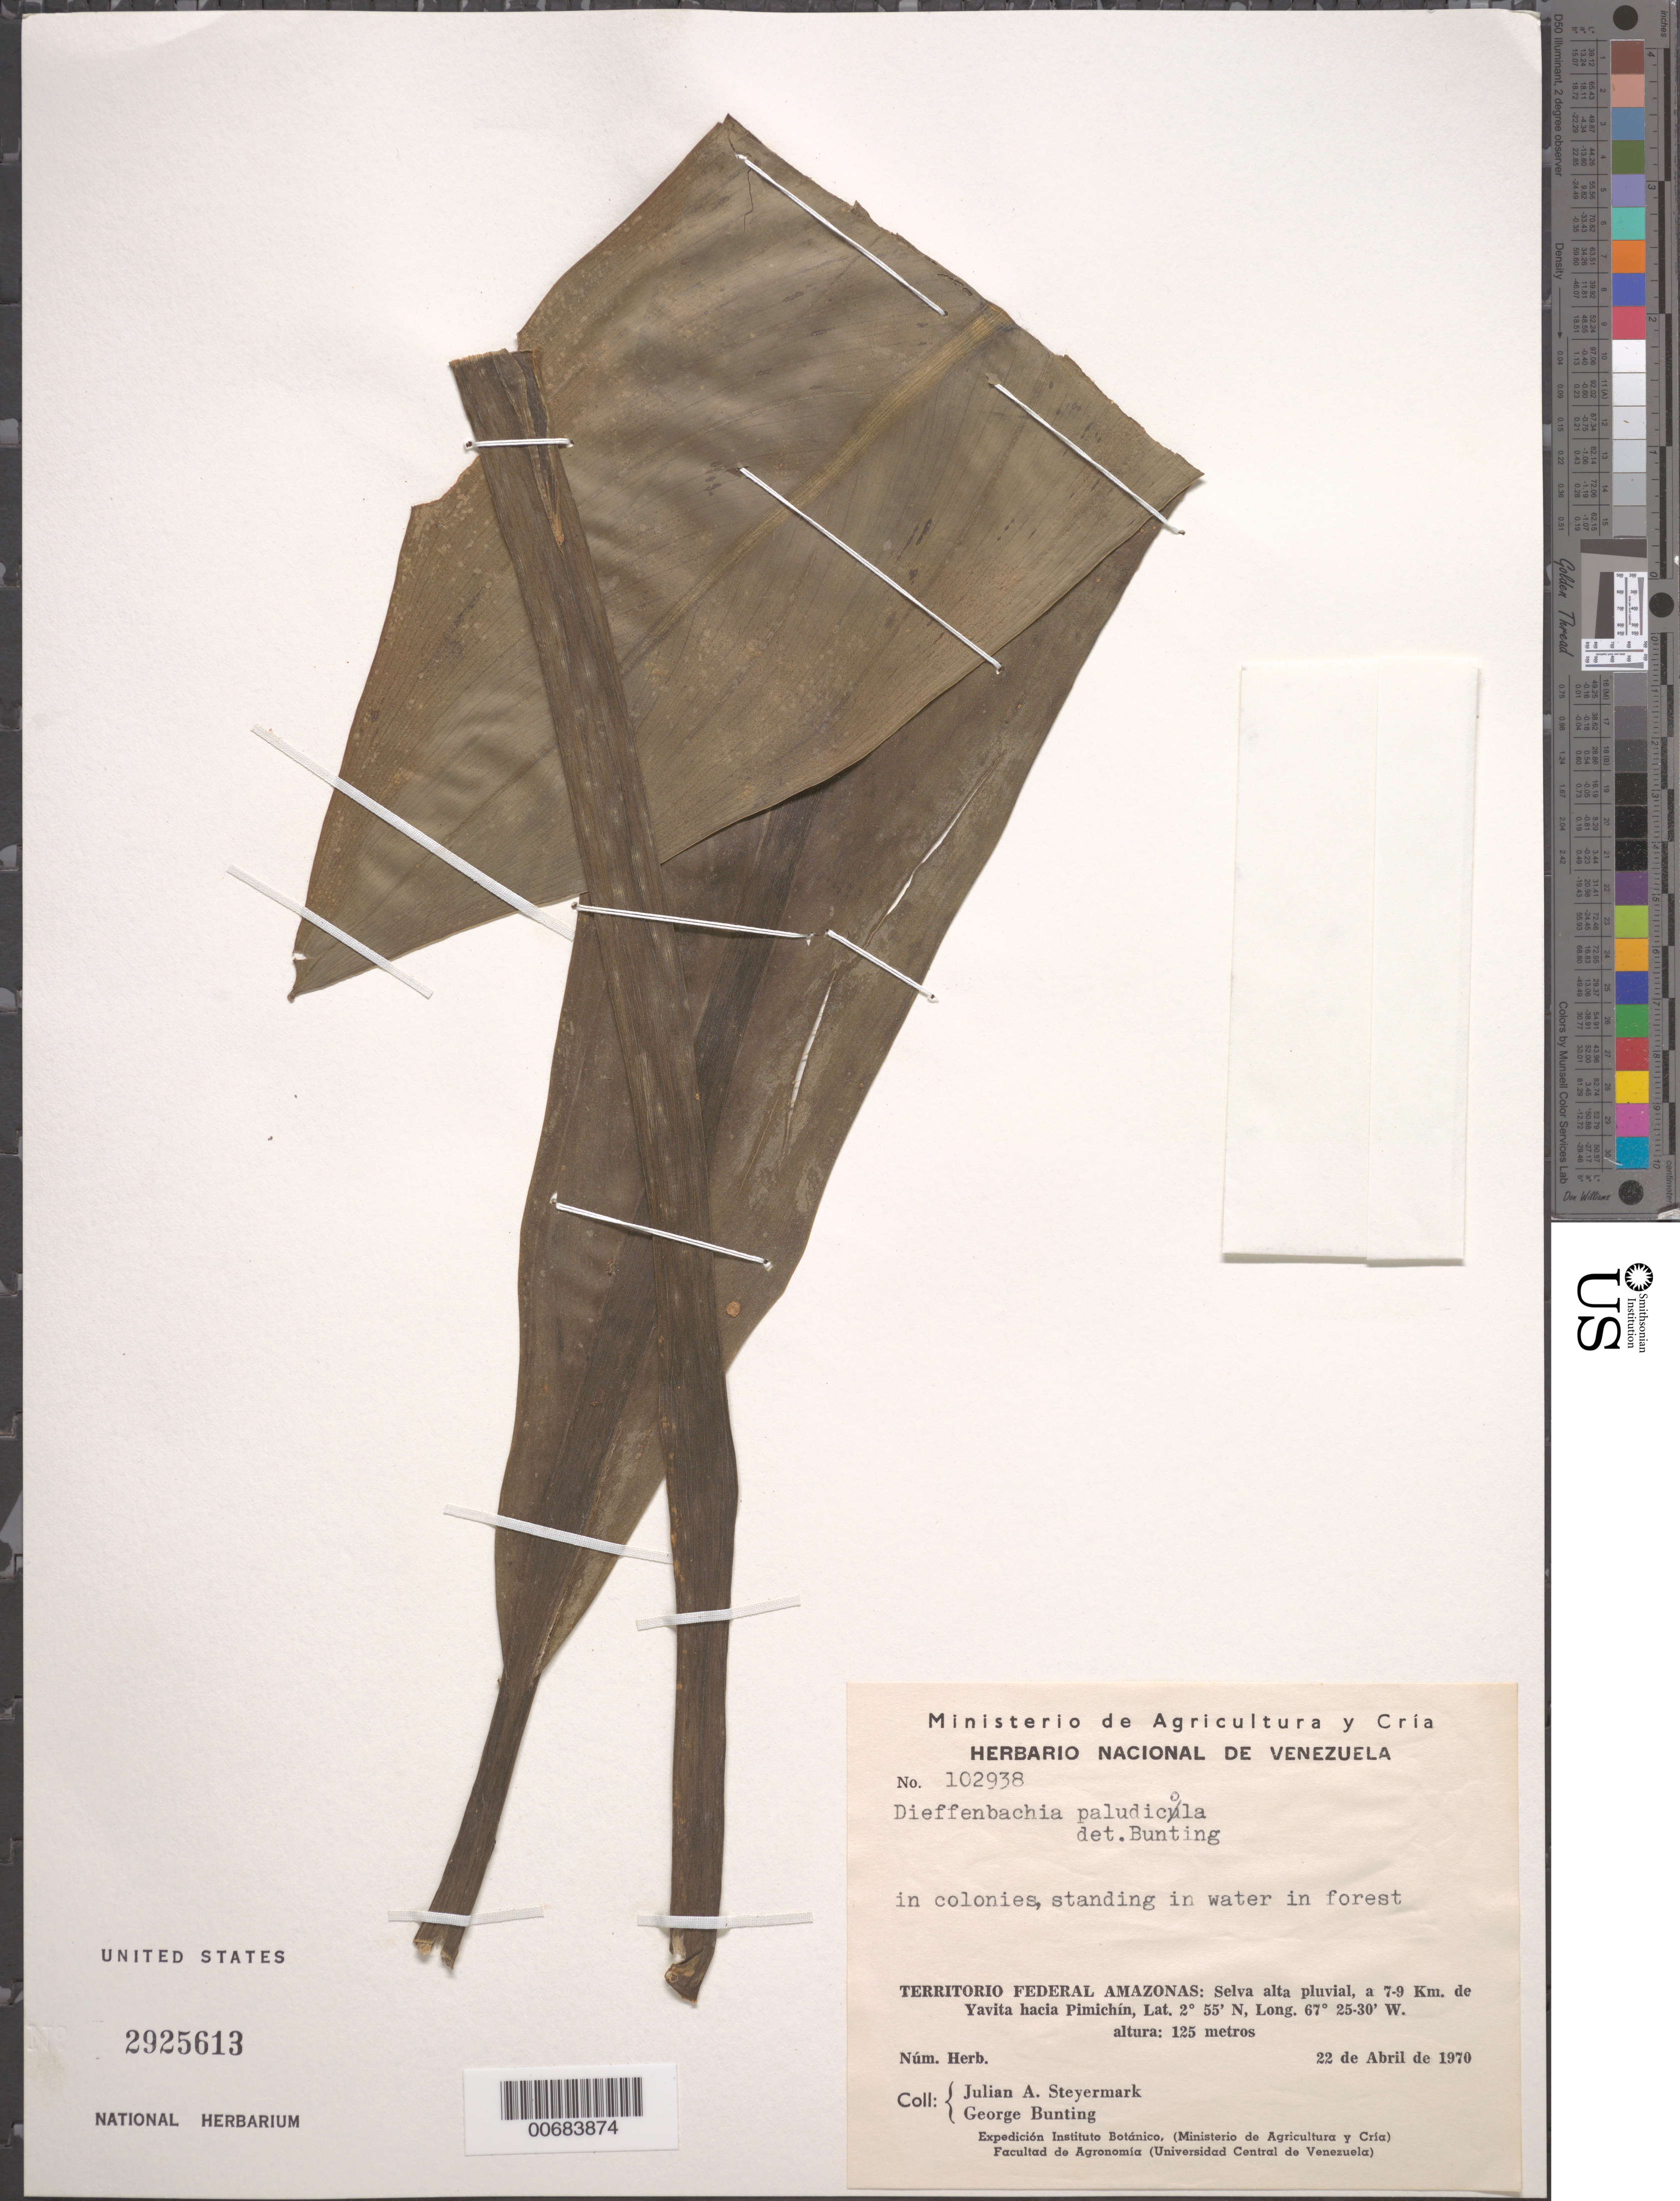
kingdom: Plantae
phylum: Tracheophyta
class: Liliopsida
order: Alismatales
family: Araceae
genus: Dieffenbachia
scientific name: Dieffenbachia paludicola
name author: N.E. Br. ex Gleason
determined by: Bunting, G. S.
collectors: J. Steyermark & G. S. Bunting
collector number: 102938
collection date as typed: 22-Apr-70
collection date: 1970-04-22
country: Venezuela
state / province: Amazonas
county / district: Maroa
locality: Yavita, 7-9 km toward Pimichín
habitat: High rain forest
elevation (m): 125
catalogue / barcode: US 2925613